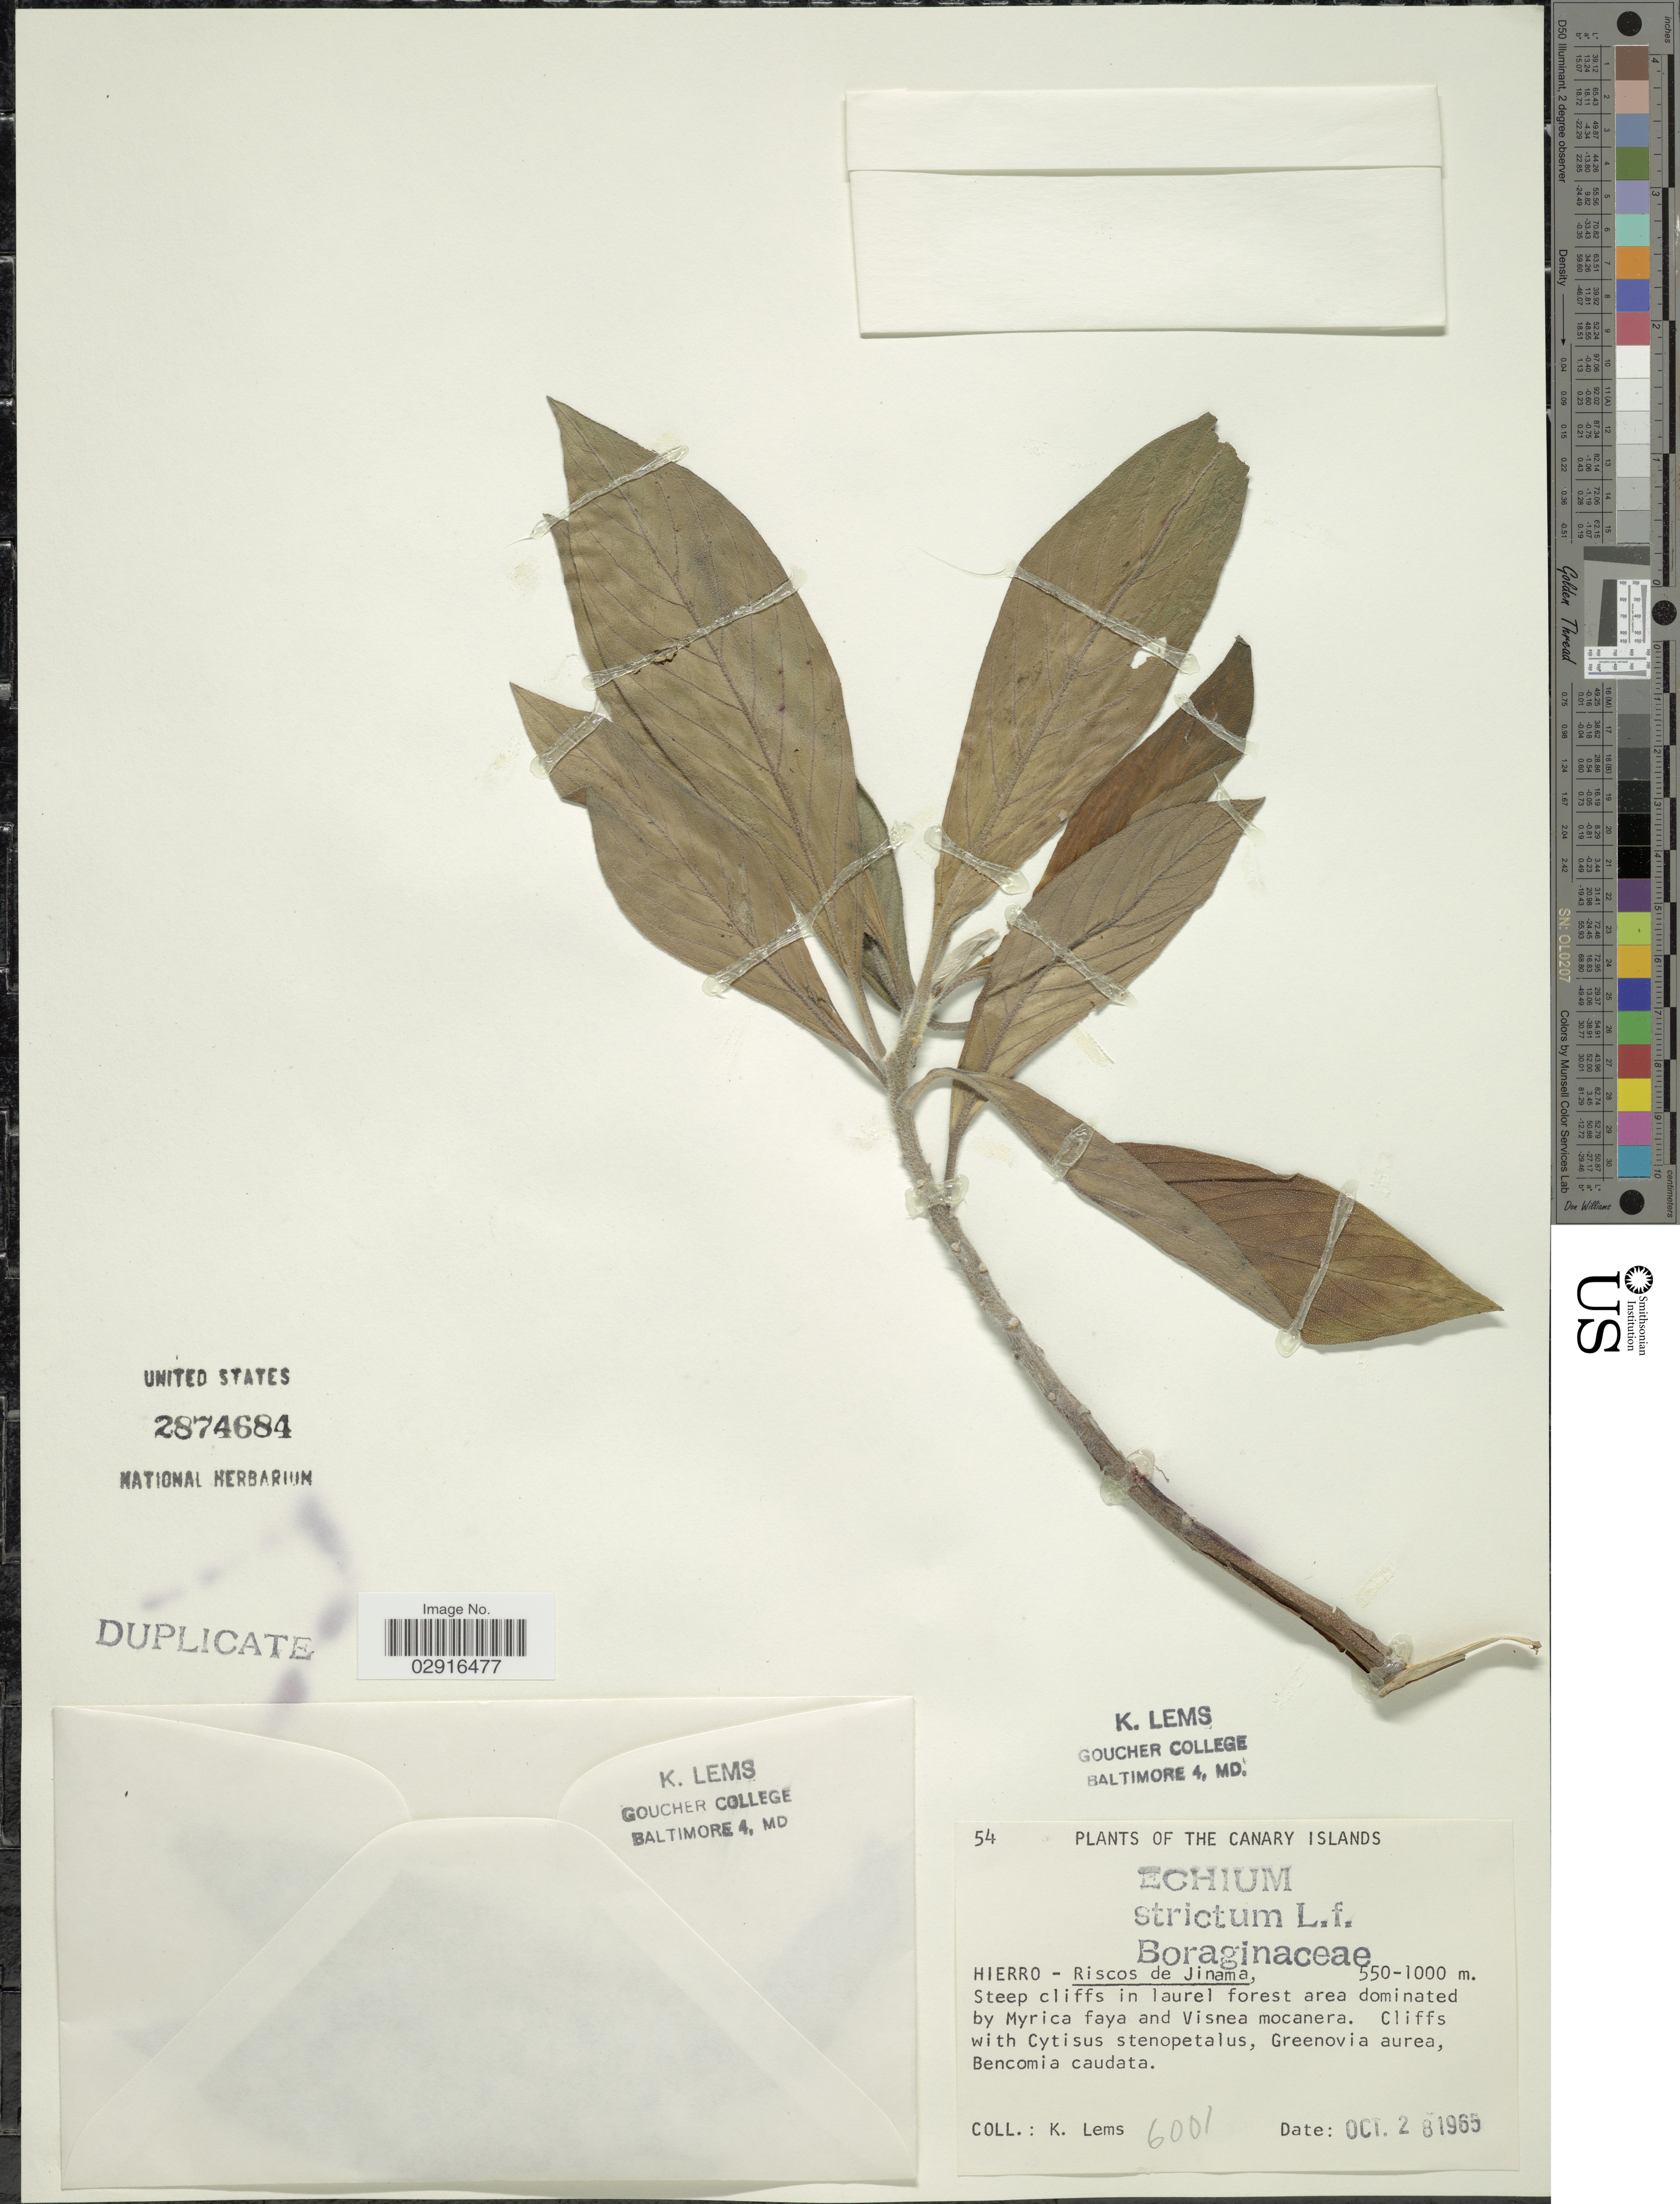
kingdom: Plantae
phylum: Tracheophyta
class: Magnoliopsida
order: Boraginales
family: Boraginaceae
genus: Echium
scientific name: Echium strictum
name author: L. f.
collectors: K. Lems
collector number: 6001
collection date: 1965-10-28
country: Spain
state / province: Canarias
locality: The Canary Islands. Hierro - Riscos de Jinama.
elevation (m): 550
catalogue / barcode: US 2874684